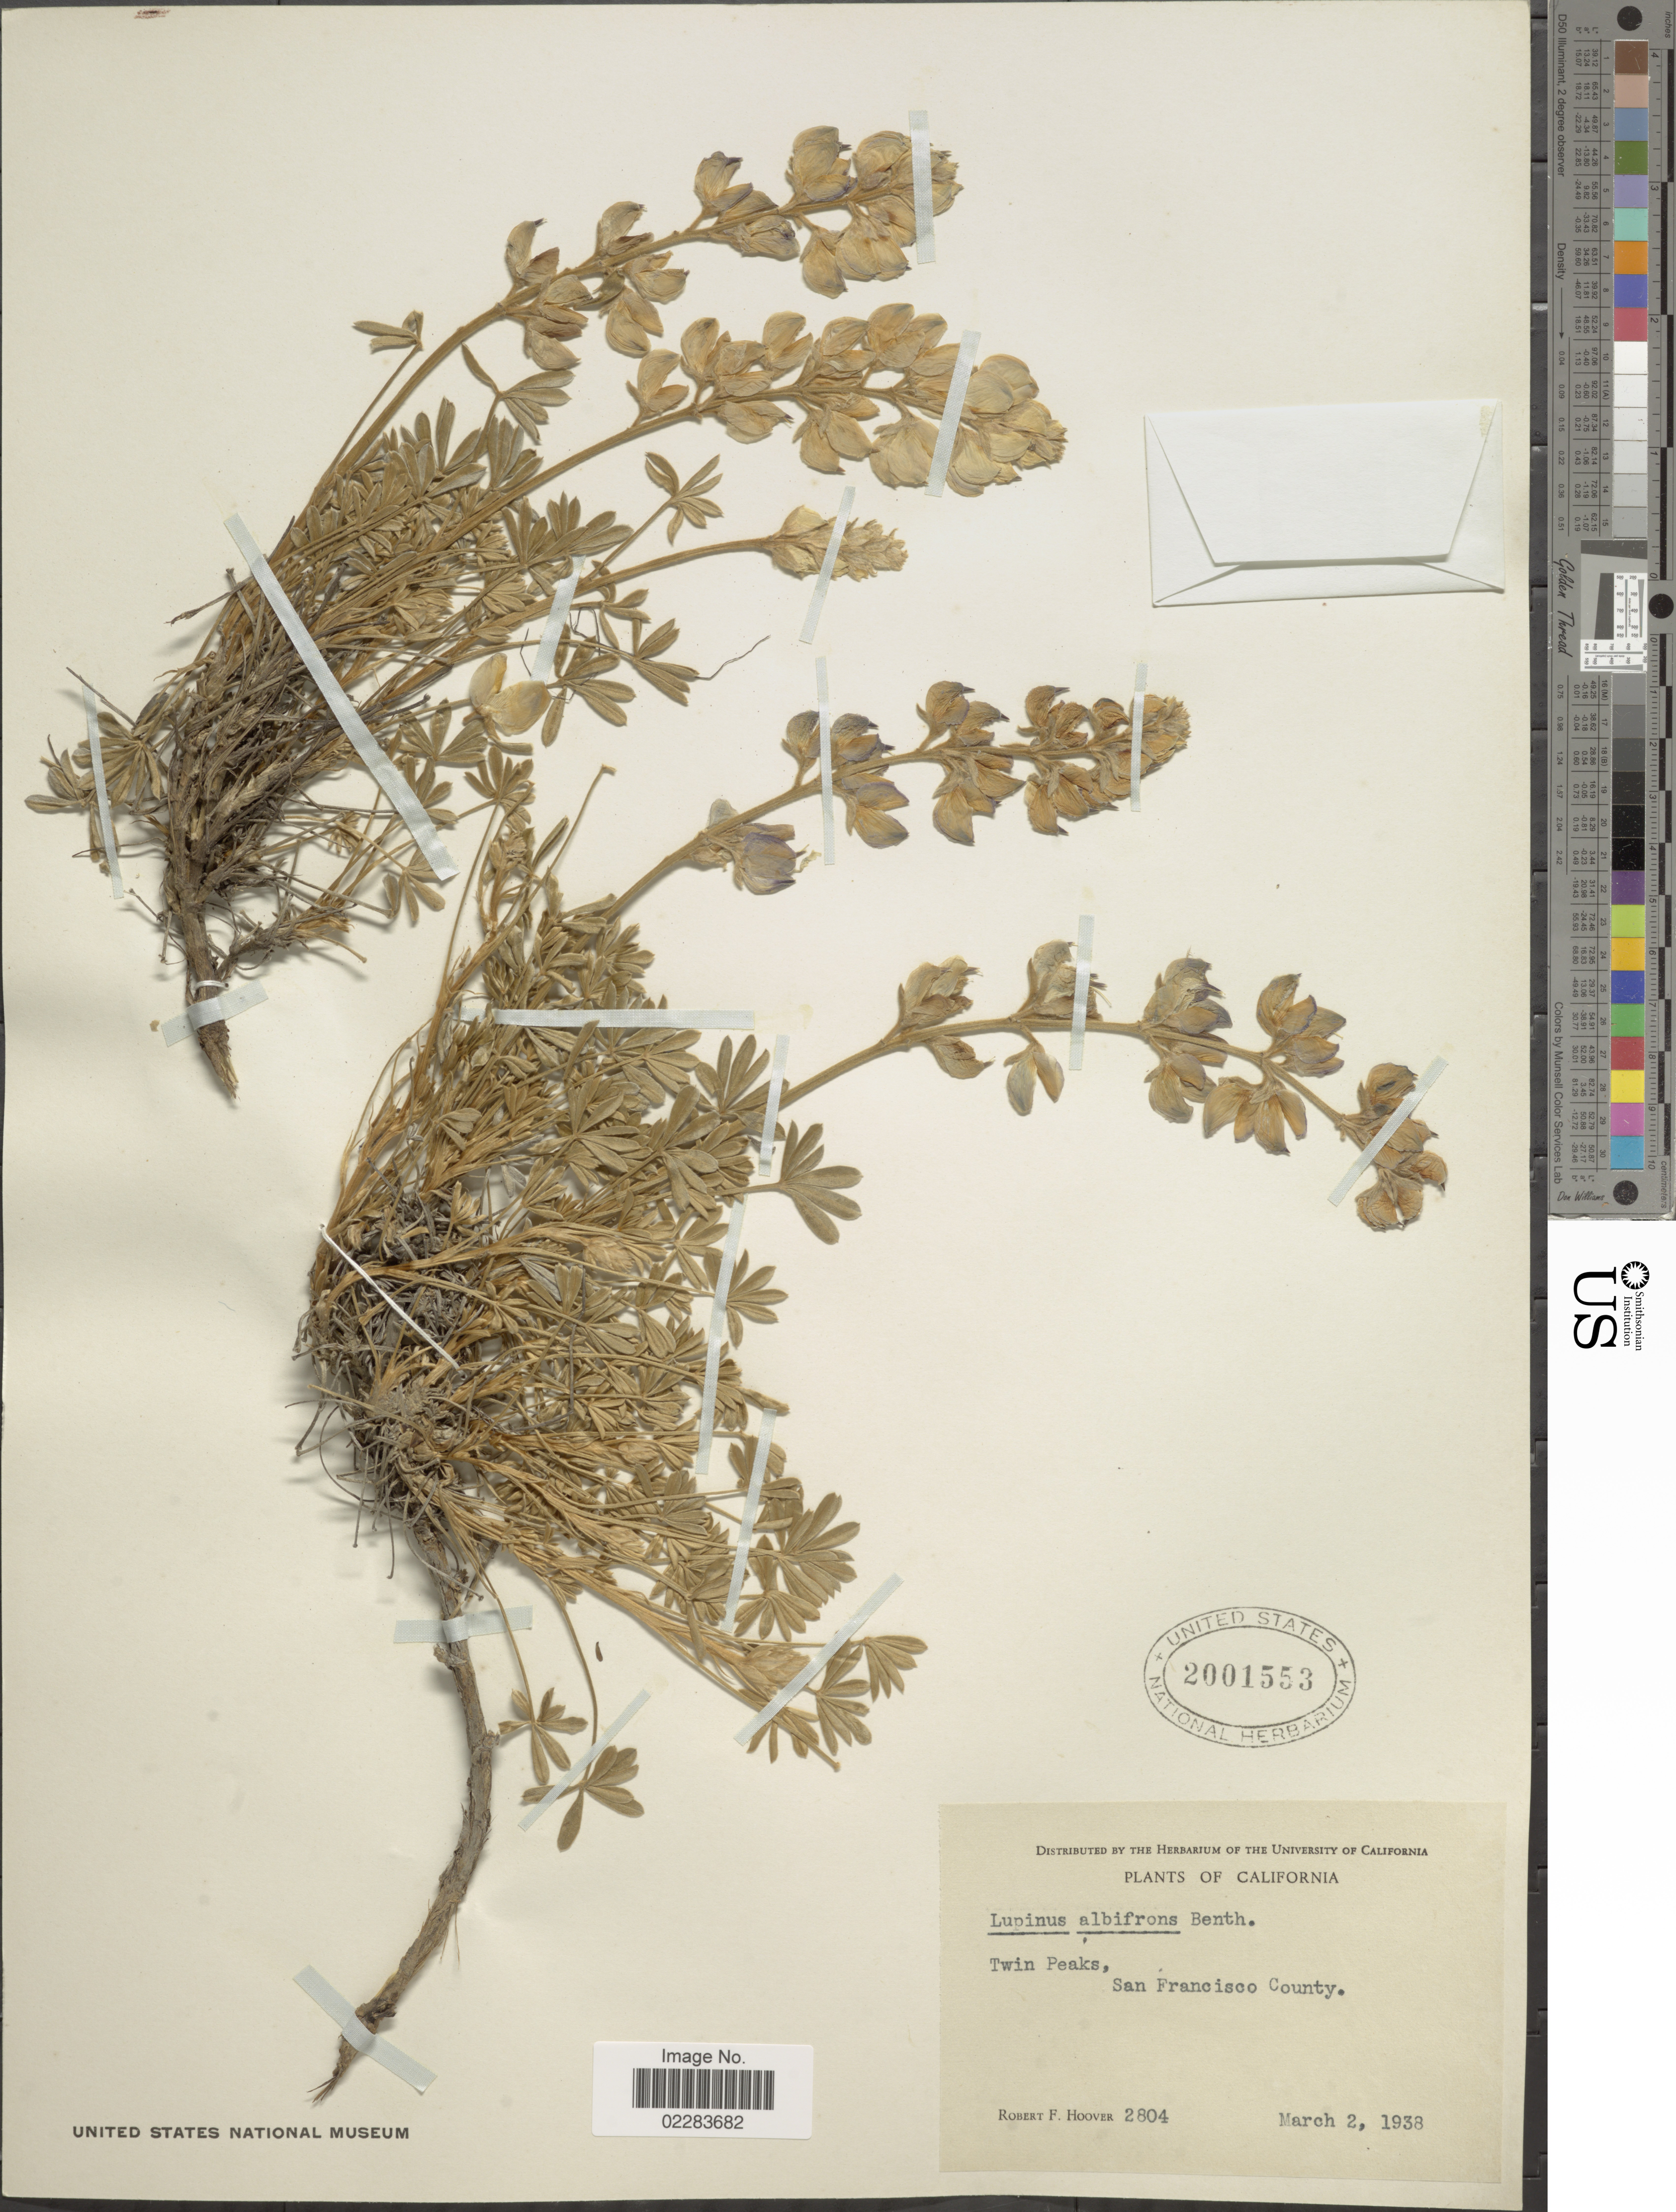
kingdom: Plantae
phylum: Tracheophyta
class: Magnoliopsida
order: Fabales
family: Fabaceae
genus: Lupinus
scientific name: Lupinus albifrons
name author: Benth.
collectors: R. F. Hoover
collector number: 2804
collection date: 1938-03-02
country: United States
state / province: California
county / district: San Francisco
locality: Twin Peaks, San Francisco County.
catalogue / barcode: US 2001553